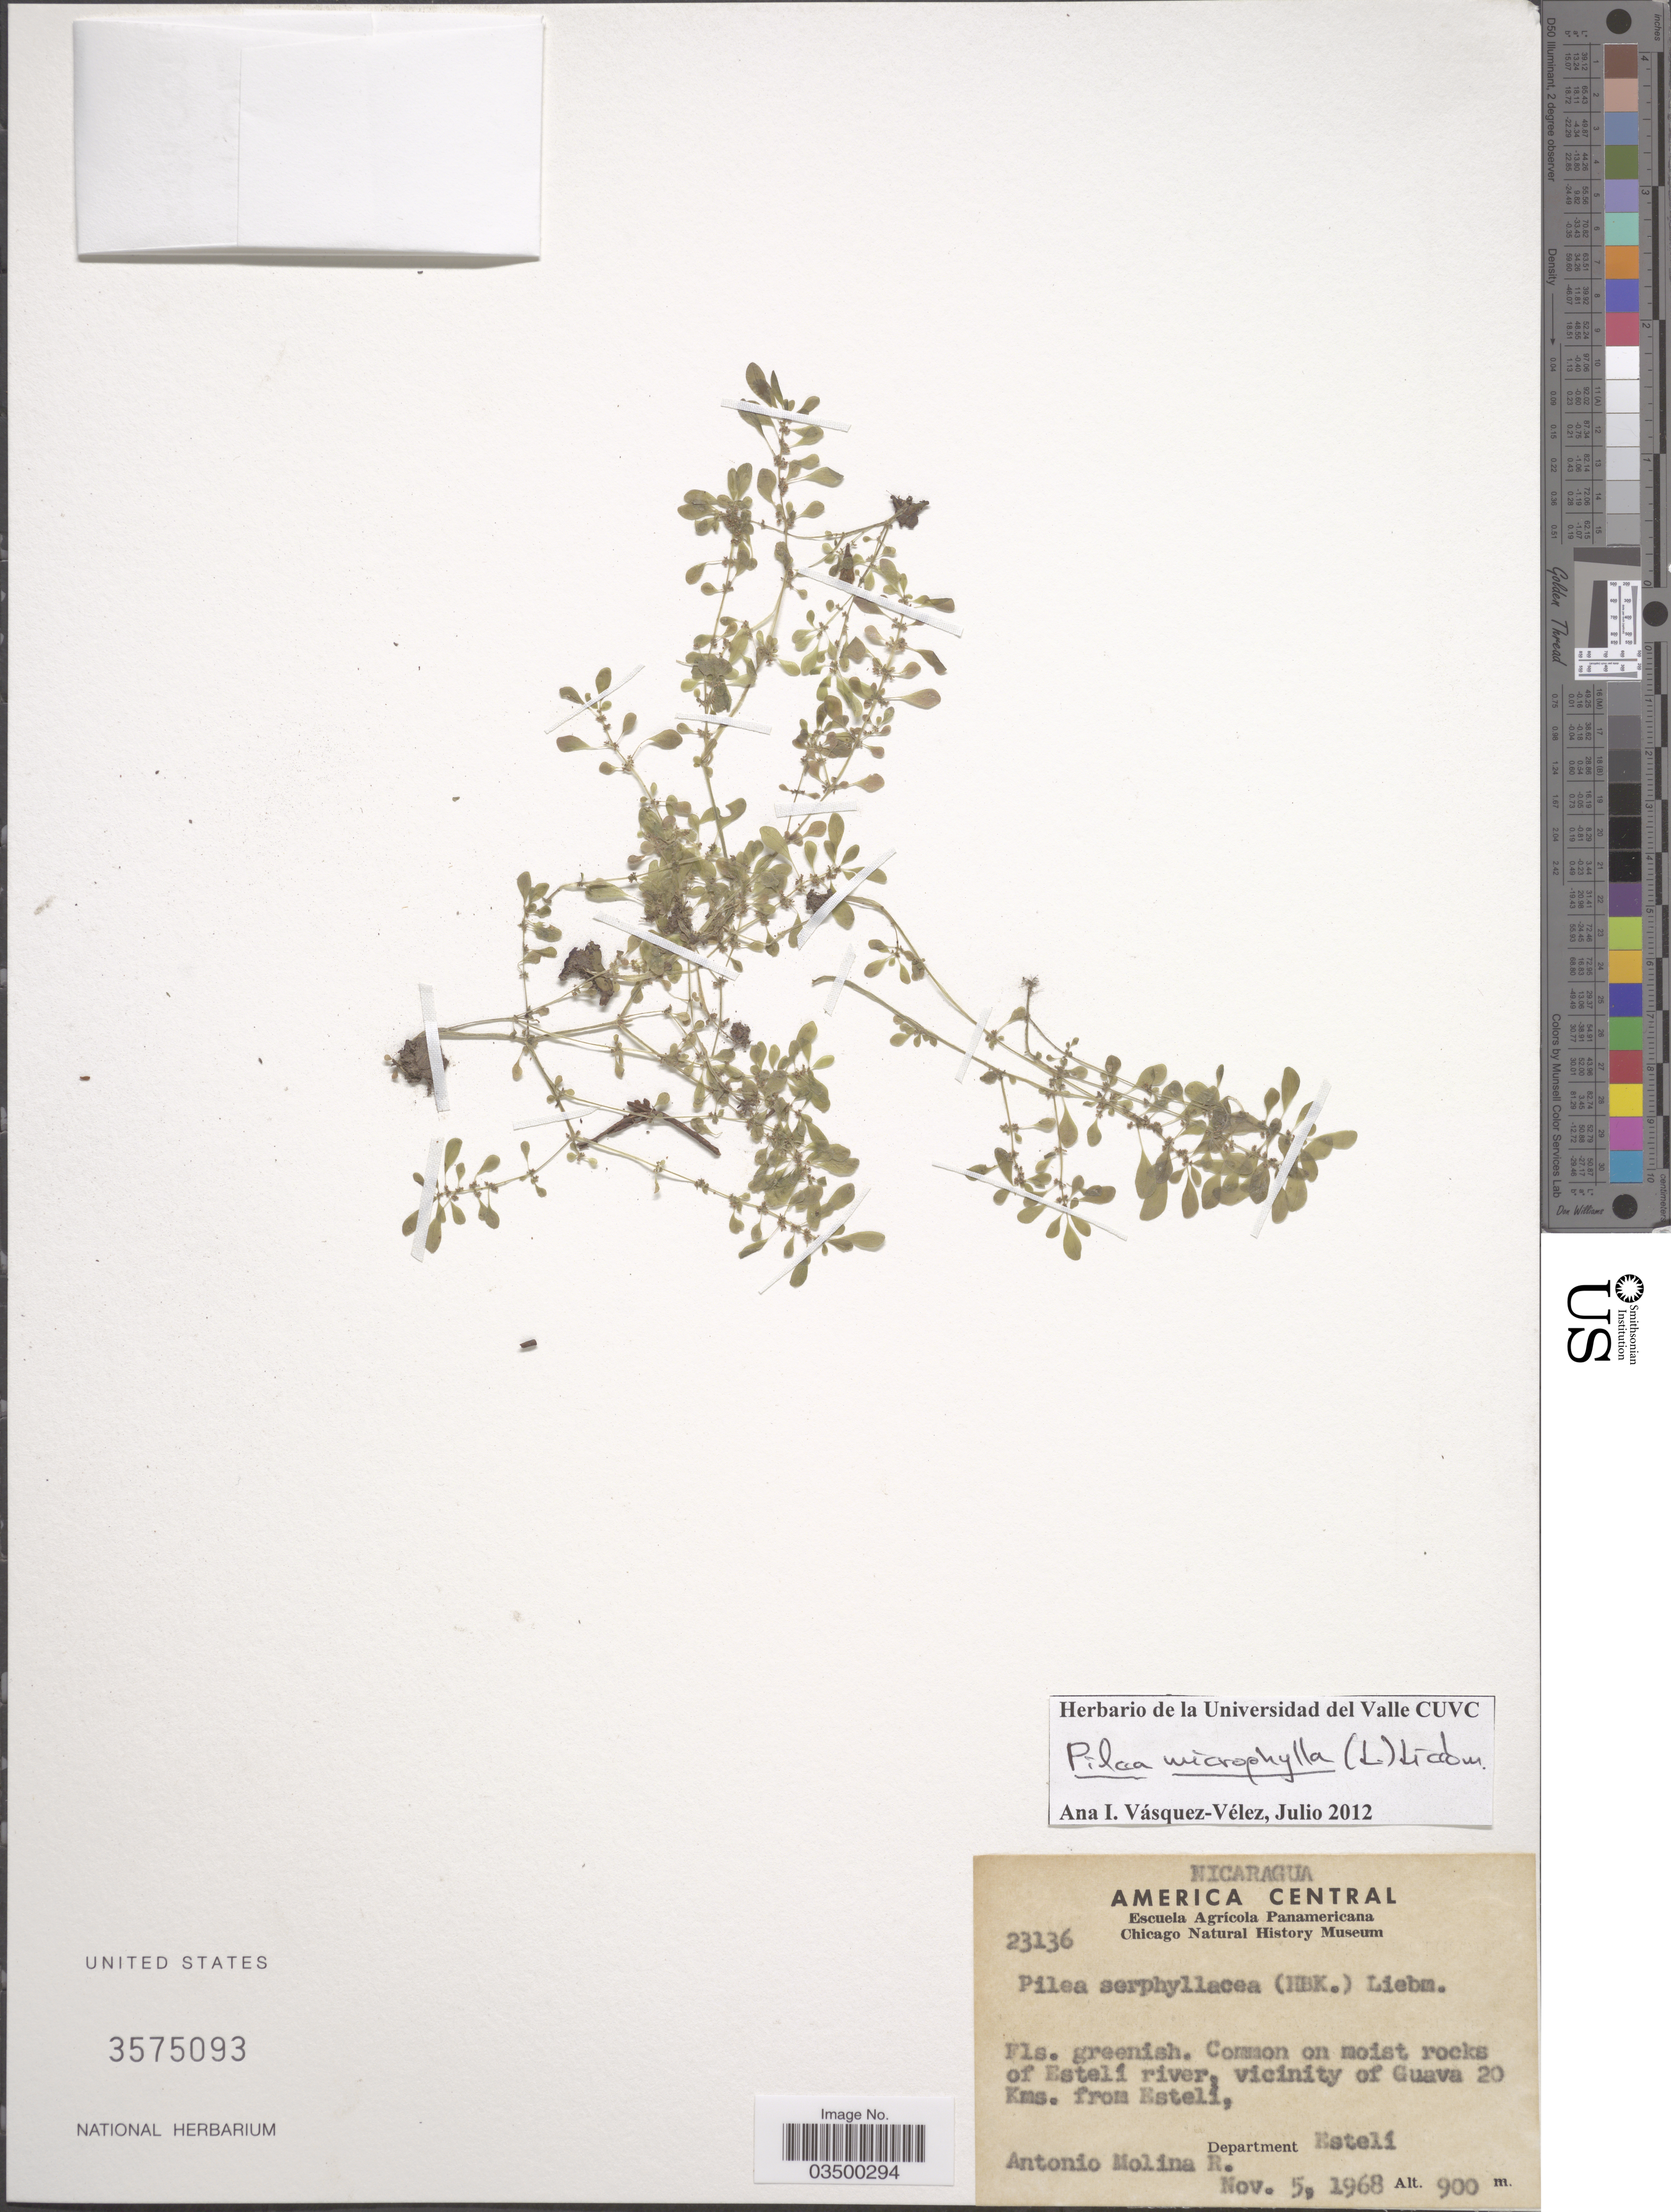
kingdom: Plantae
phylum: Tracheophyta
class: Magnoliopsida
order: Rosales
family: Urticaceae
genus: Pilea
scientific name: Pilea microphylla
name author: (L.) Liebm.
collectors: A. Molina R.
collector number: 23136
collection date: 1968-11-05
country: Nicaragua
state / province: Esteli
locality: On moist rocks of Estelí river, vicinity of Guava 20 Kms. from Estelí, Department Estelí.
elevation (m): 900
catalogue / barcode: US 3575093